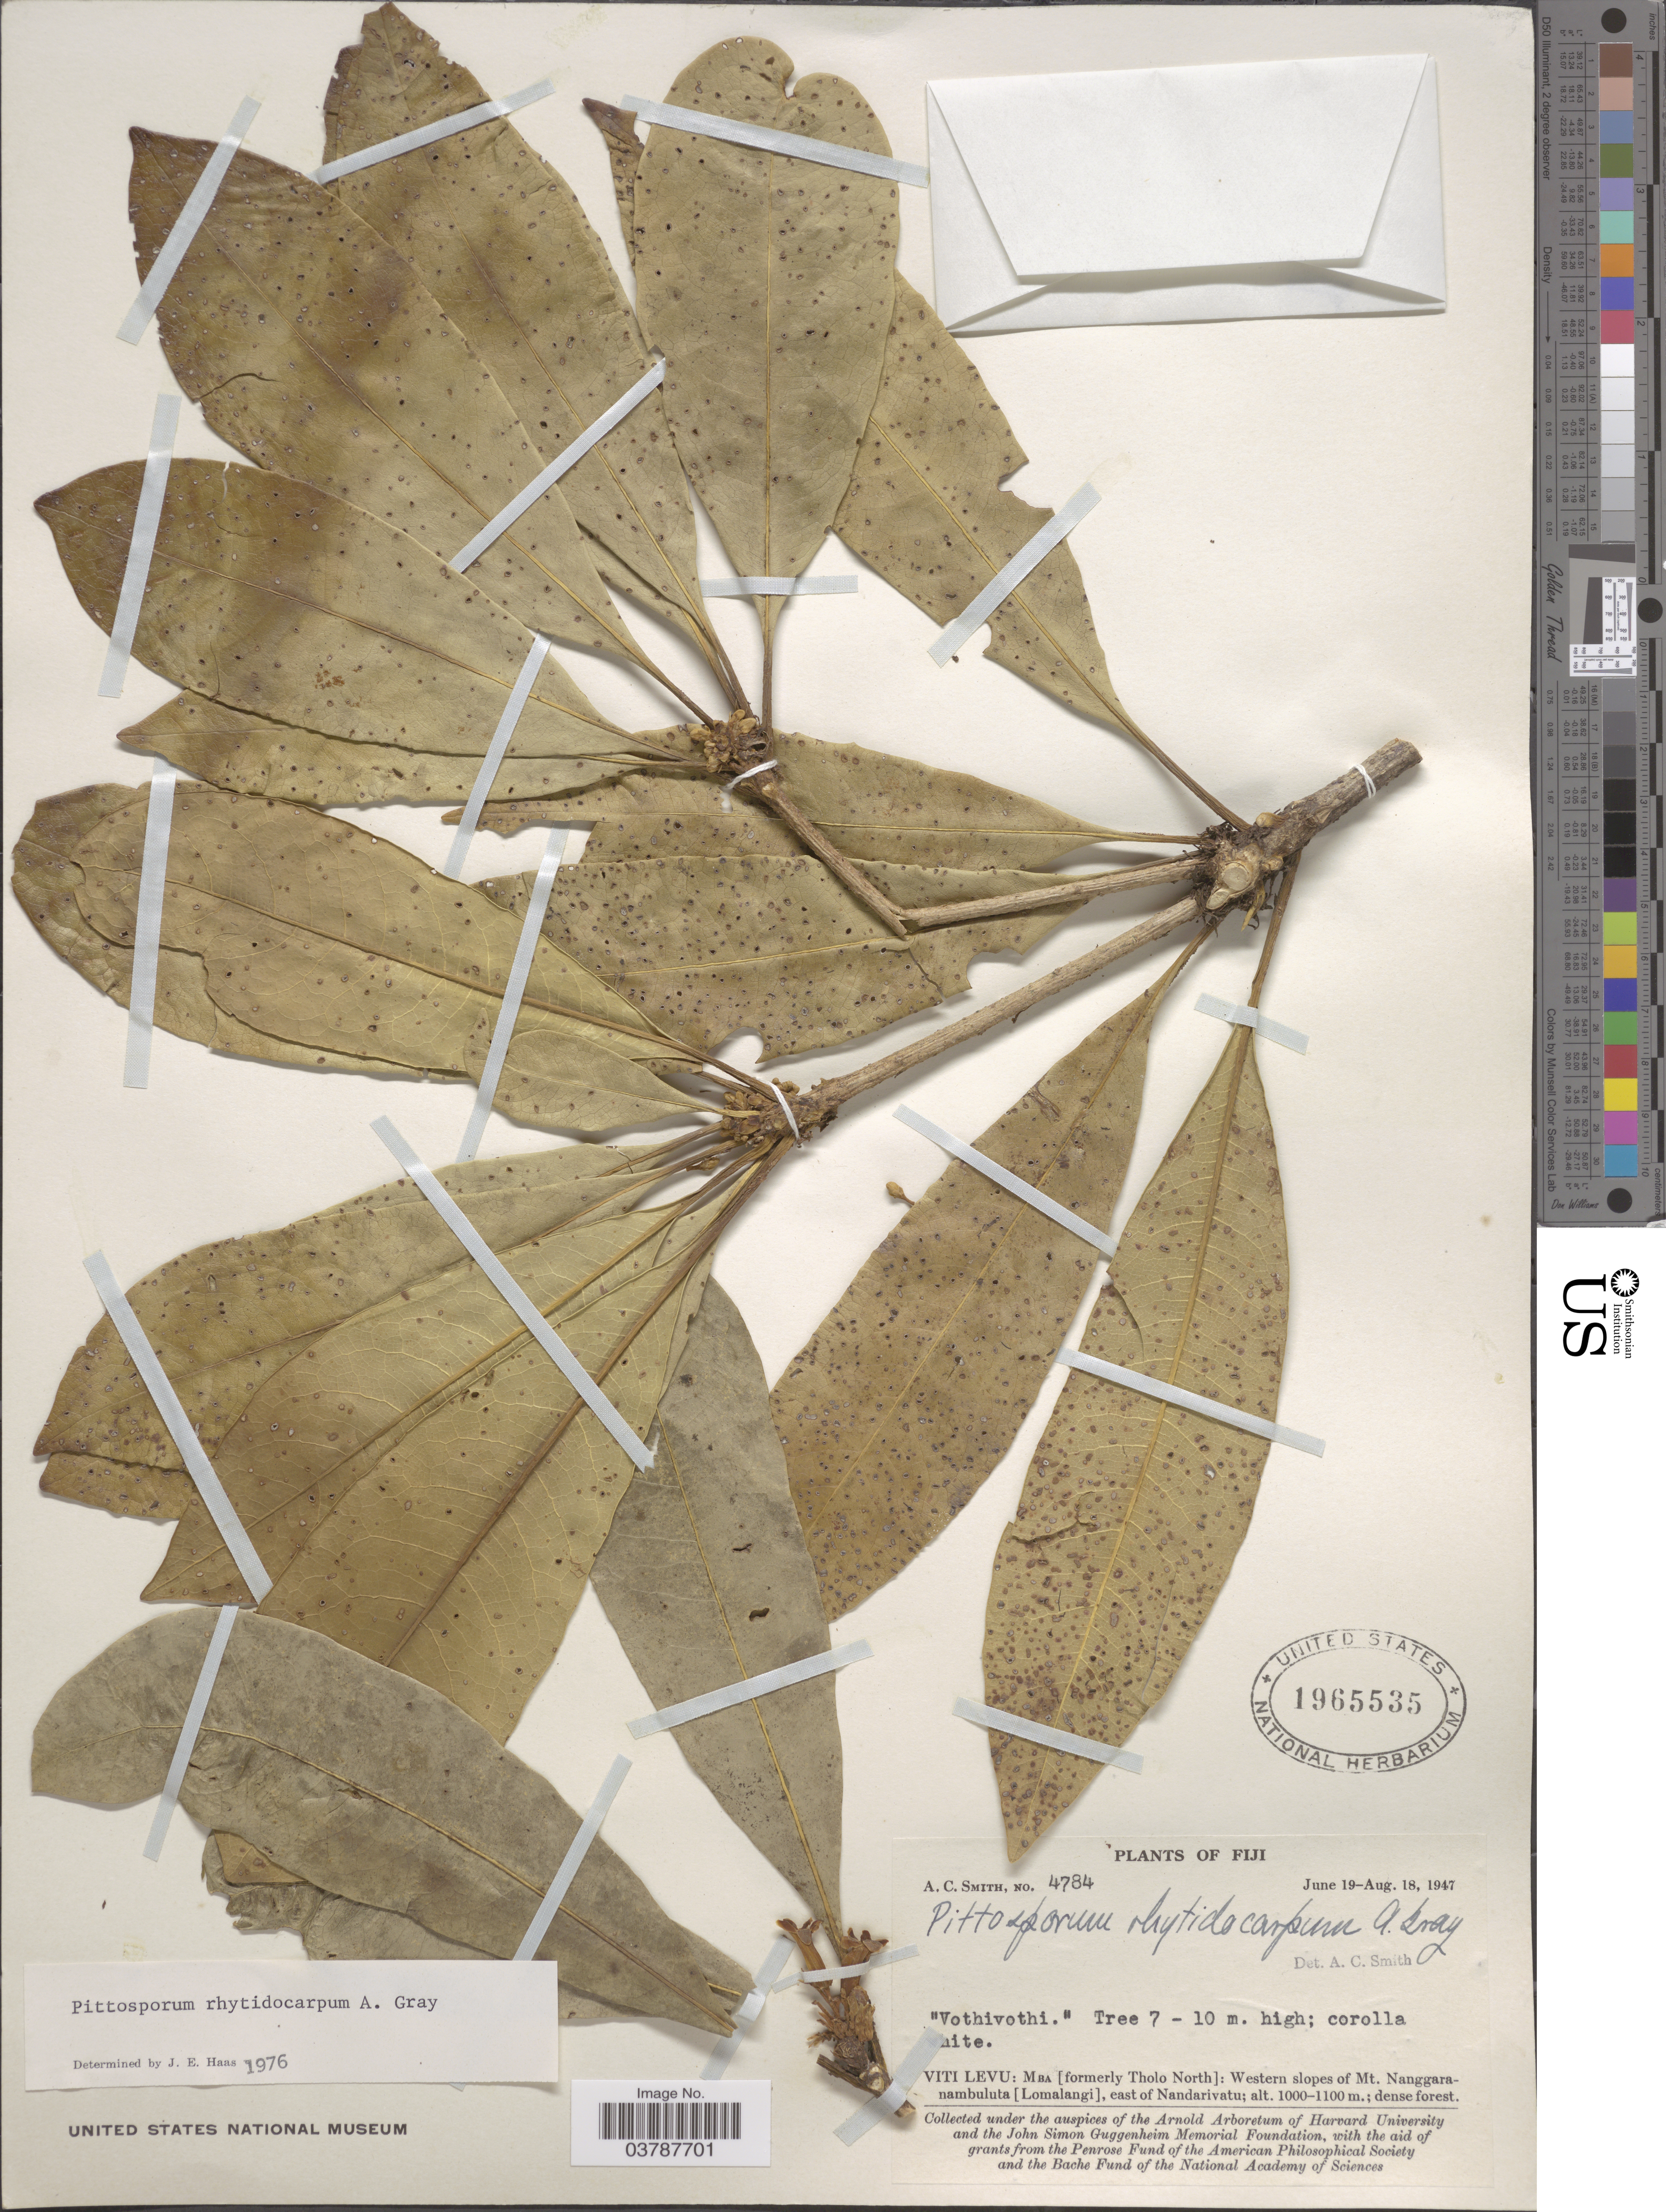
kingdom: Plantae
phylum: Tracheophyta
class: Magnoliopsida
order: Apiales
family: Pittosporaceae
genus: Pittosporum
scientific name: Pittosporum rhytidocarpum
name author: A. Gray in Wilkes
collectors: A. C. Smith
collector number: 4784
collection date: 1947-06-19/1947-08-18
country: Fiji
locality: Viti Levu: Mba [formerly Tholo North]; Western slope of Mt. Nanggaranambuluta [ Lomalangi], east of Nandarivatu.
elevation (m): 1000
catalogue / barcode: US 1965535